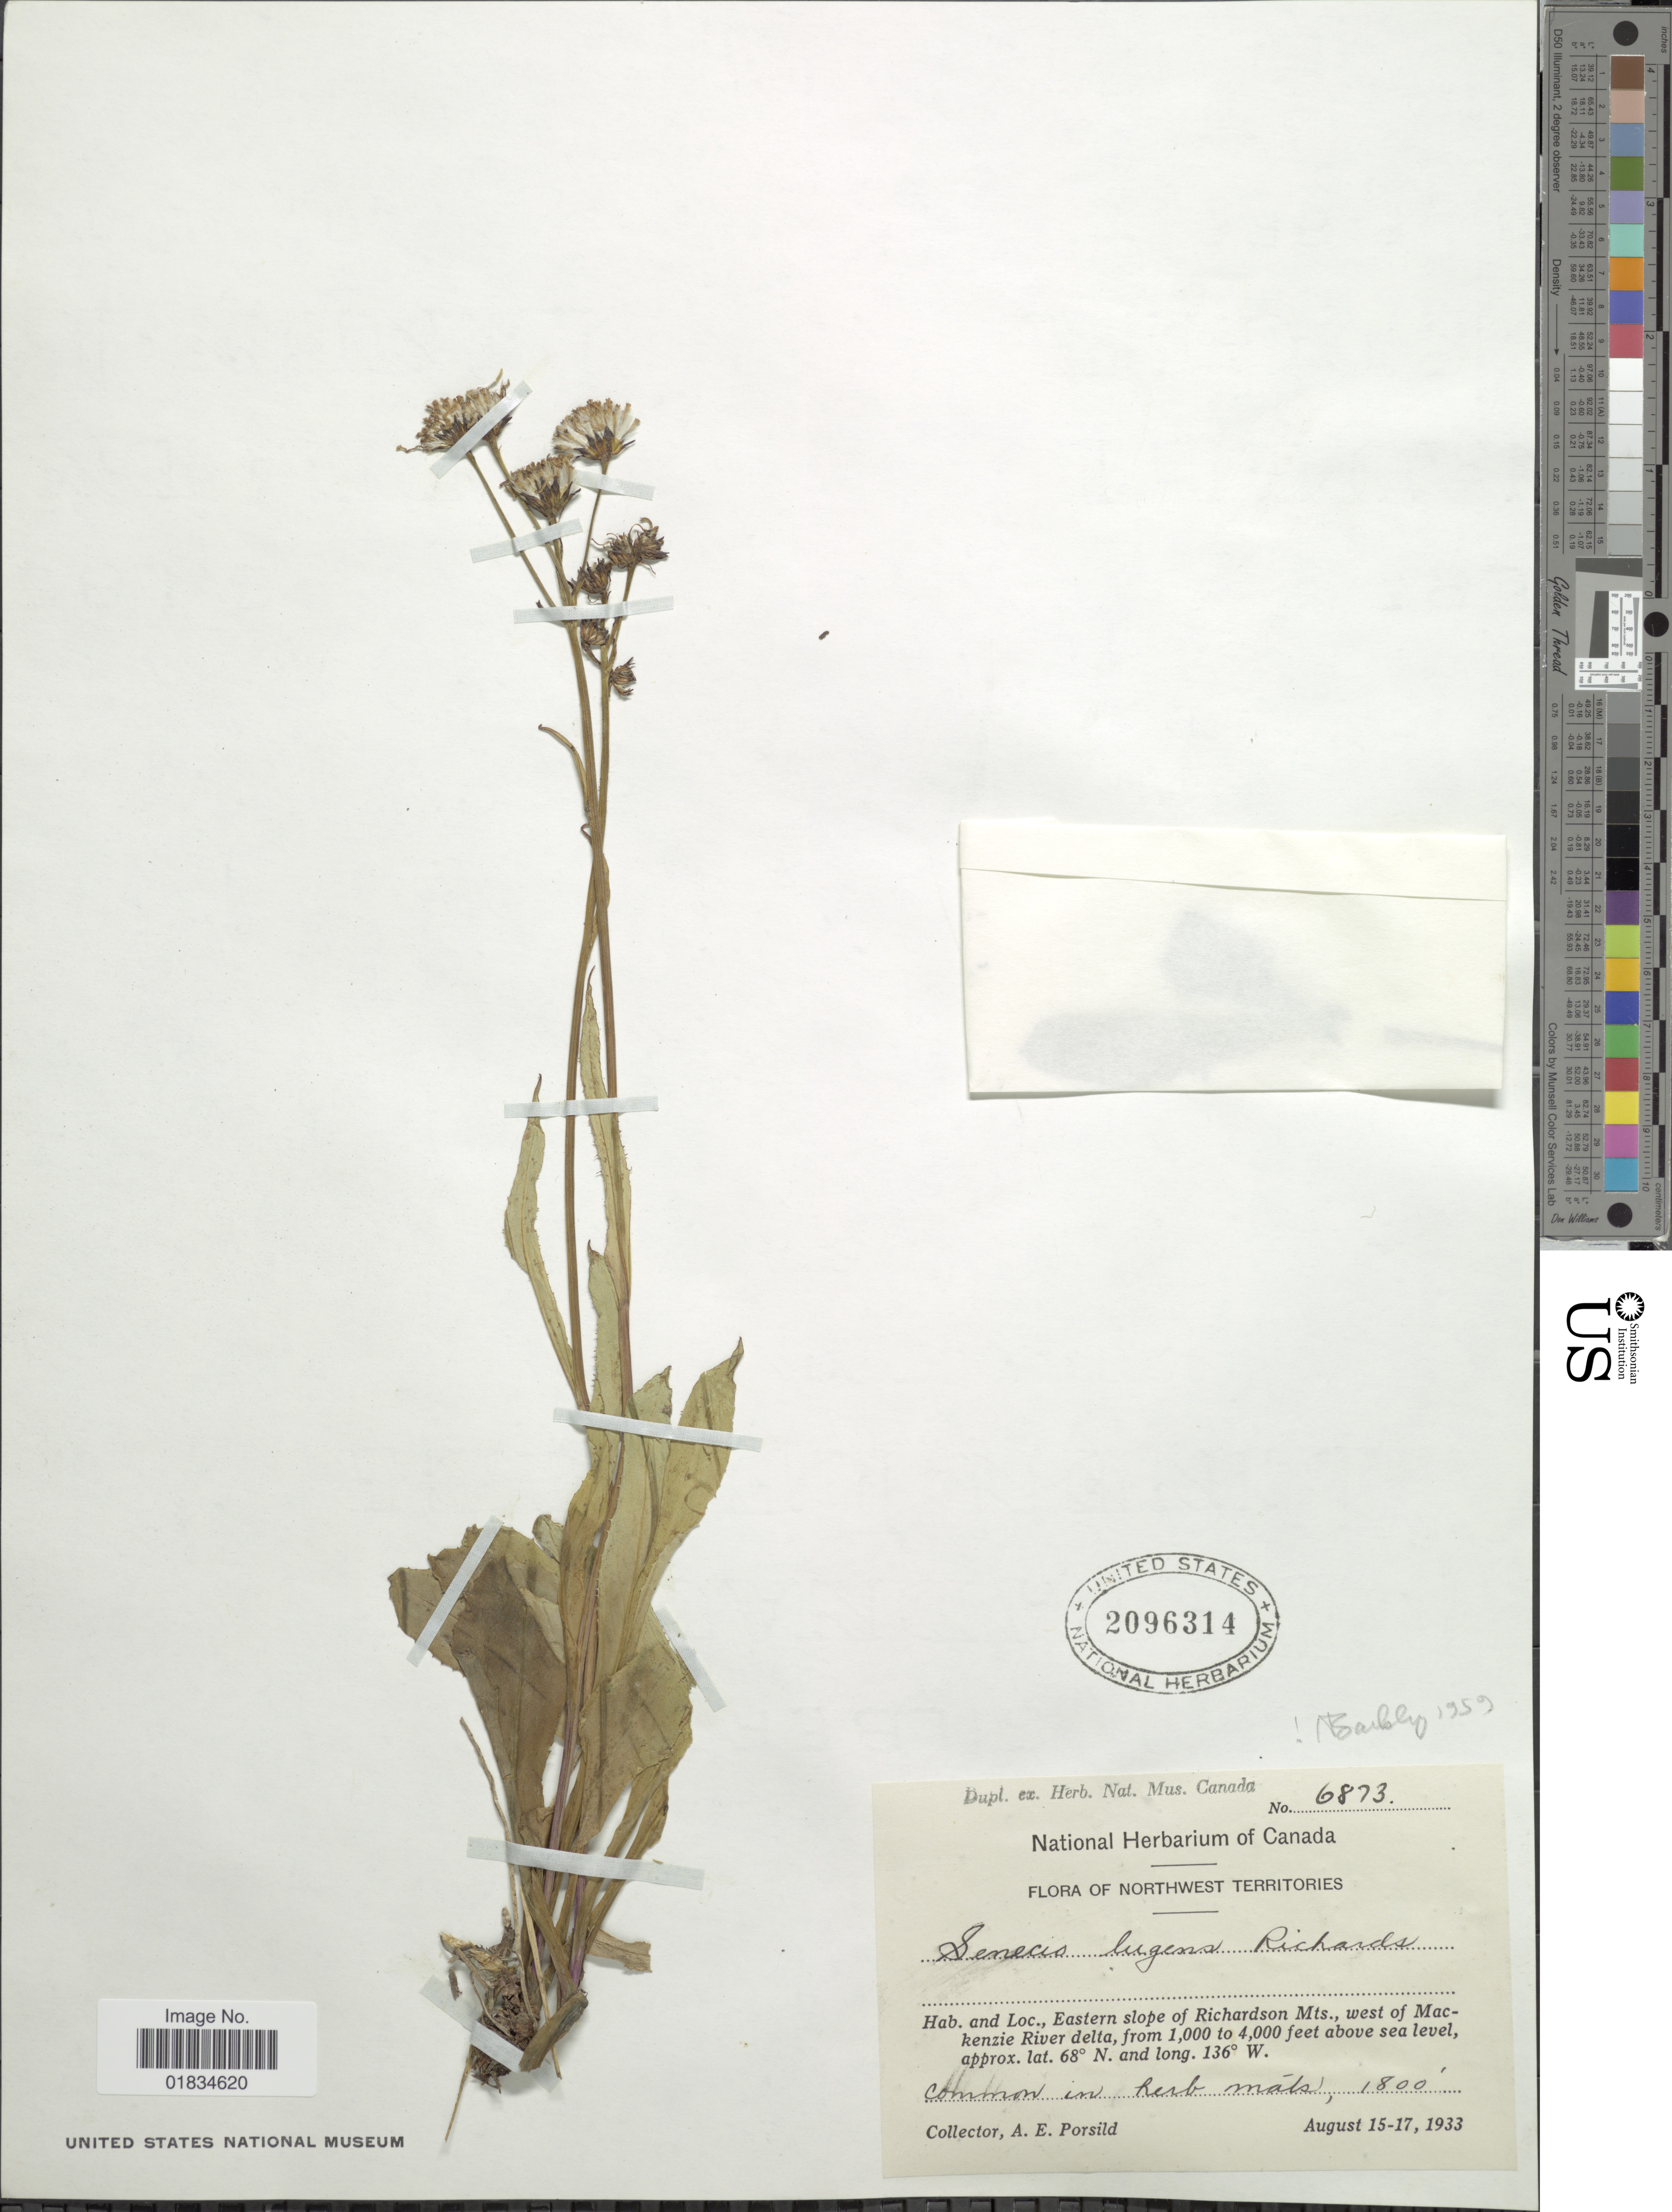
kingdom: Plantae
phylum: Tracheophyta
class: Magnoliopsida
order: Asterales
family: Asteraceae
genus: Senecio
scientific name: Senecio lugens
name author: Richardson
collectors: A. E. Porsild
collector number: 6873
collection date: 1933-08-15/1933-08-17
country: Canada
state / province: Northwest Territories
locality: Eastern slope of Richardson Mts., west of Mackenzie River delta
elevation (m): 305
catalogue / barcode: US 2096314